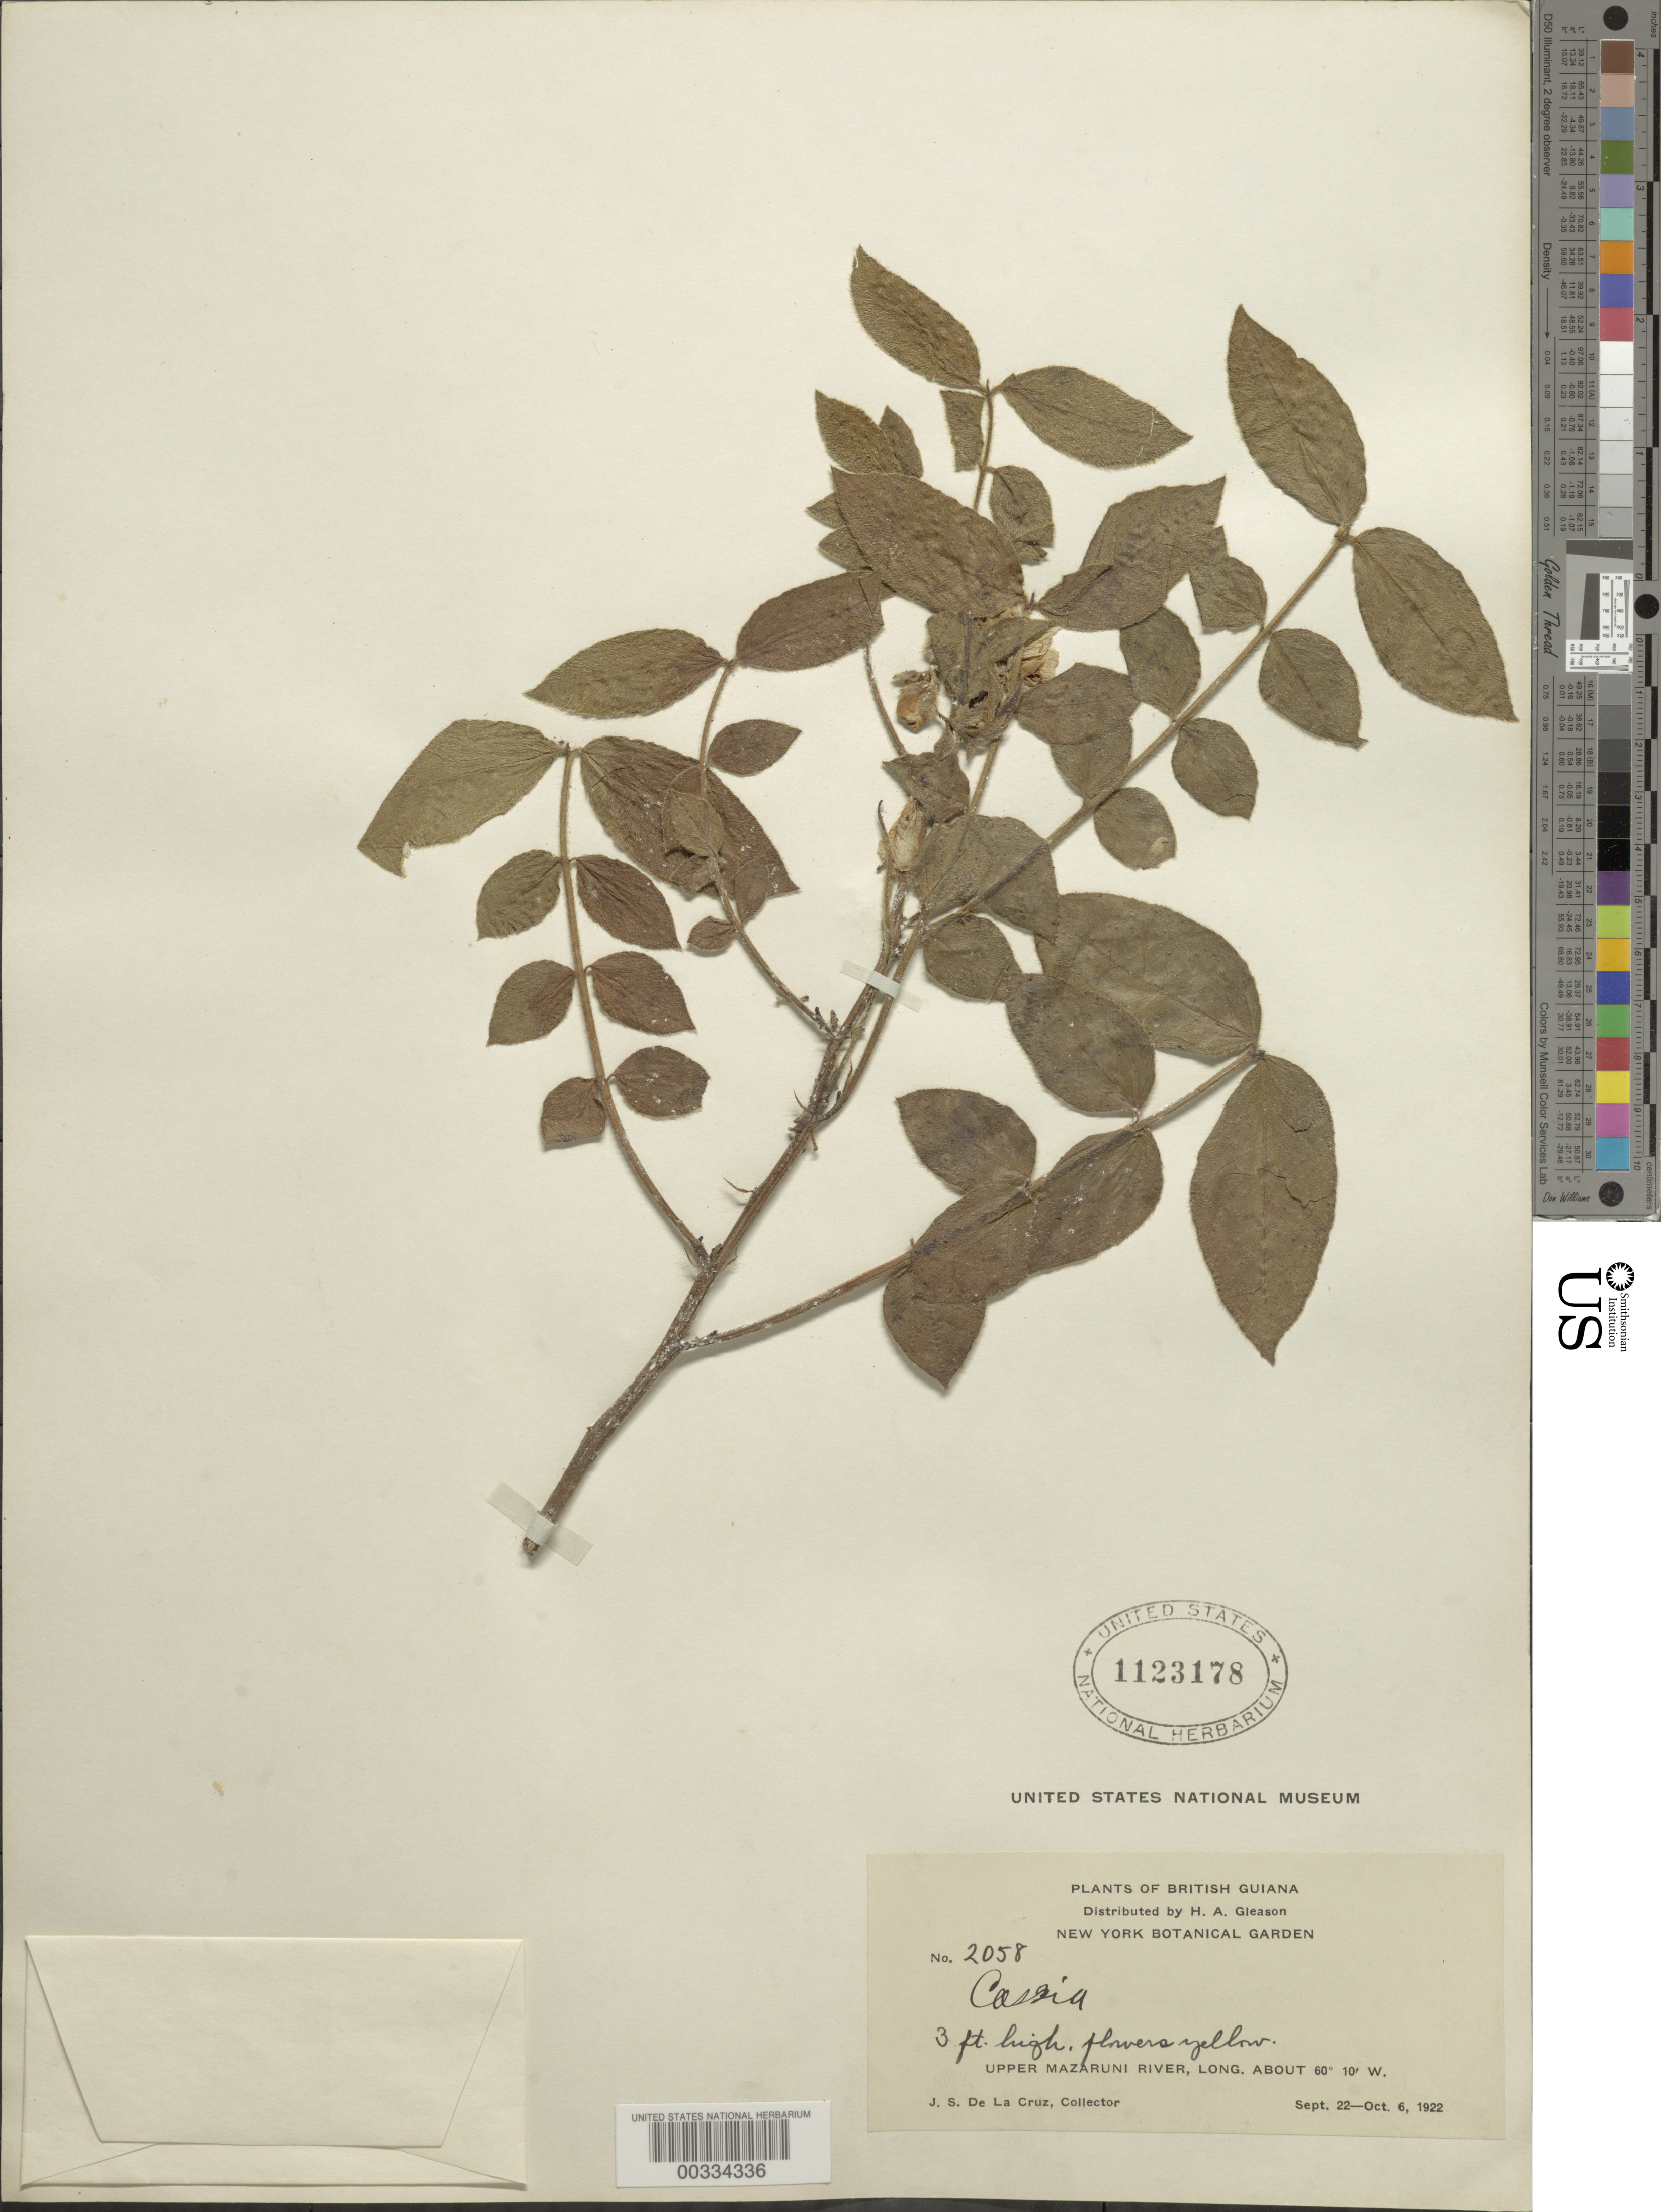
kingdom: Plantae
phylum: Tracheophyta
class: Magnoliopsida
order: Fabales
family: Fabaceae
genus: Senna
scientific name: Senna hirsuta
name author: (L.) H.S. Irwin & Barneby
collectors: J. S. de la Cruz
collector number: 2058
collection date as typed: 22 Sep 1922 to 06 Oct 1922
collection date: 1922-09-22/1922-10-06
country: Guyana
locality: Upper mazaruni river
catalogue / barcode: US 1123178